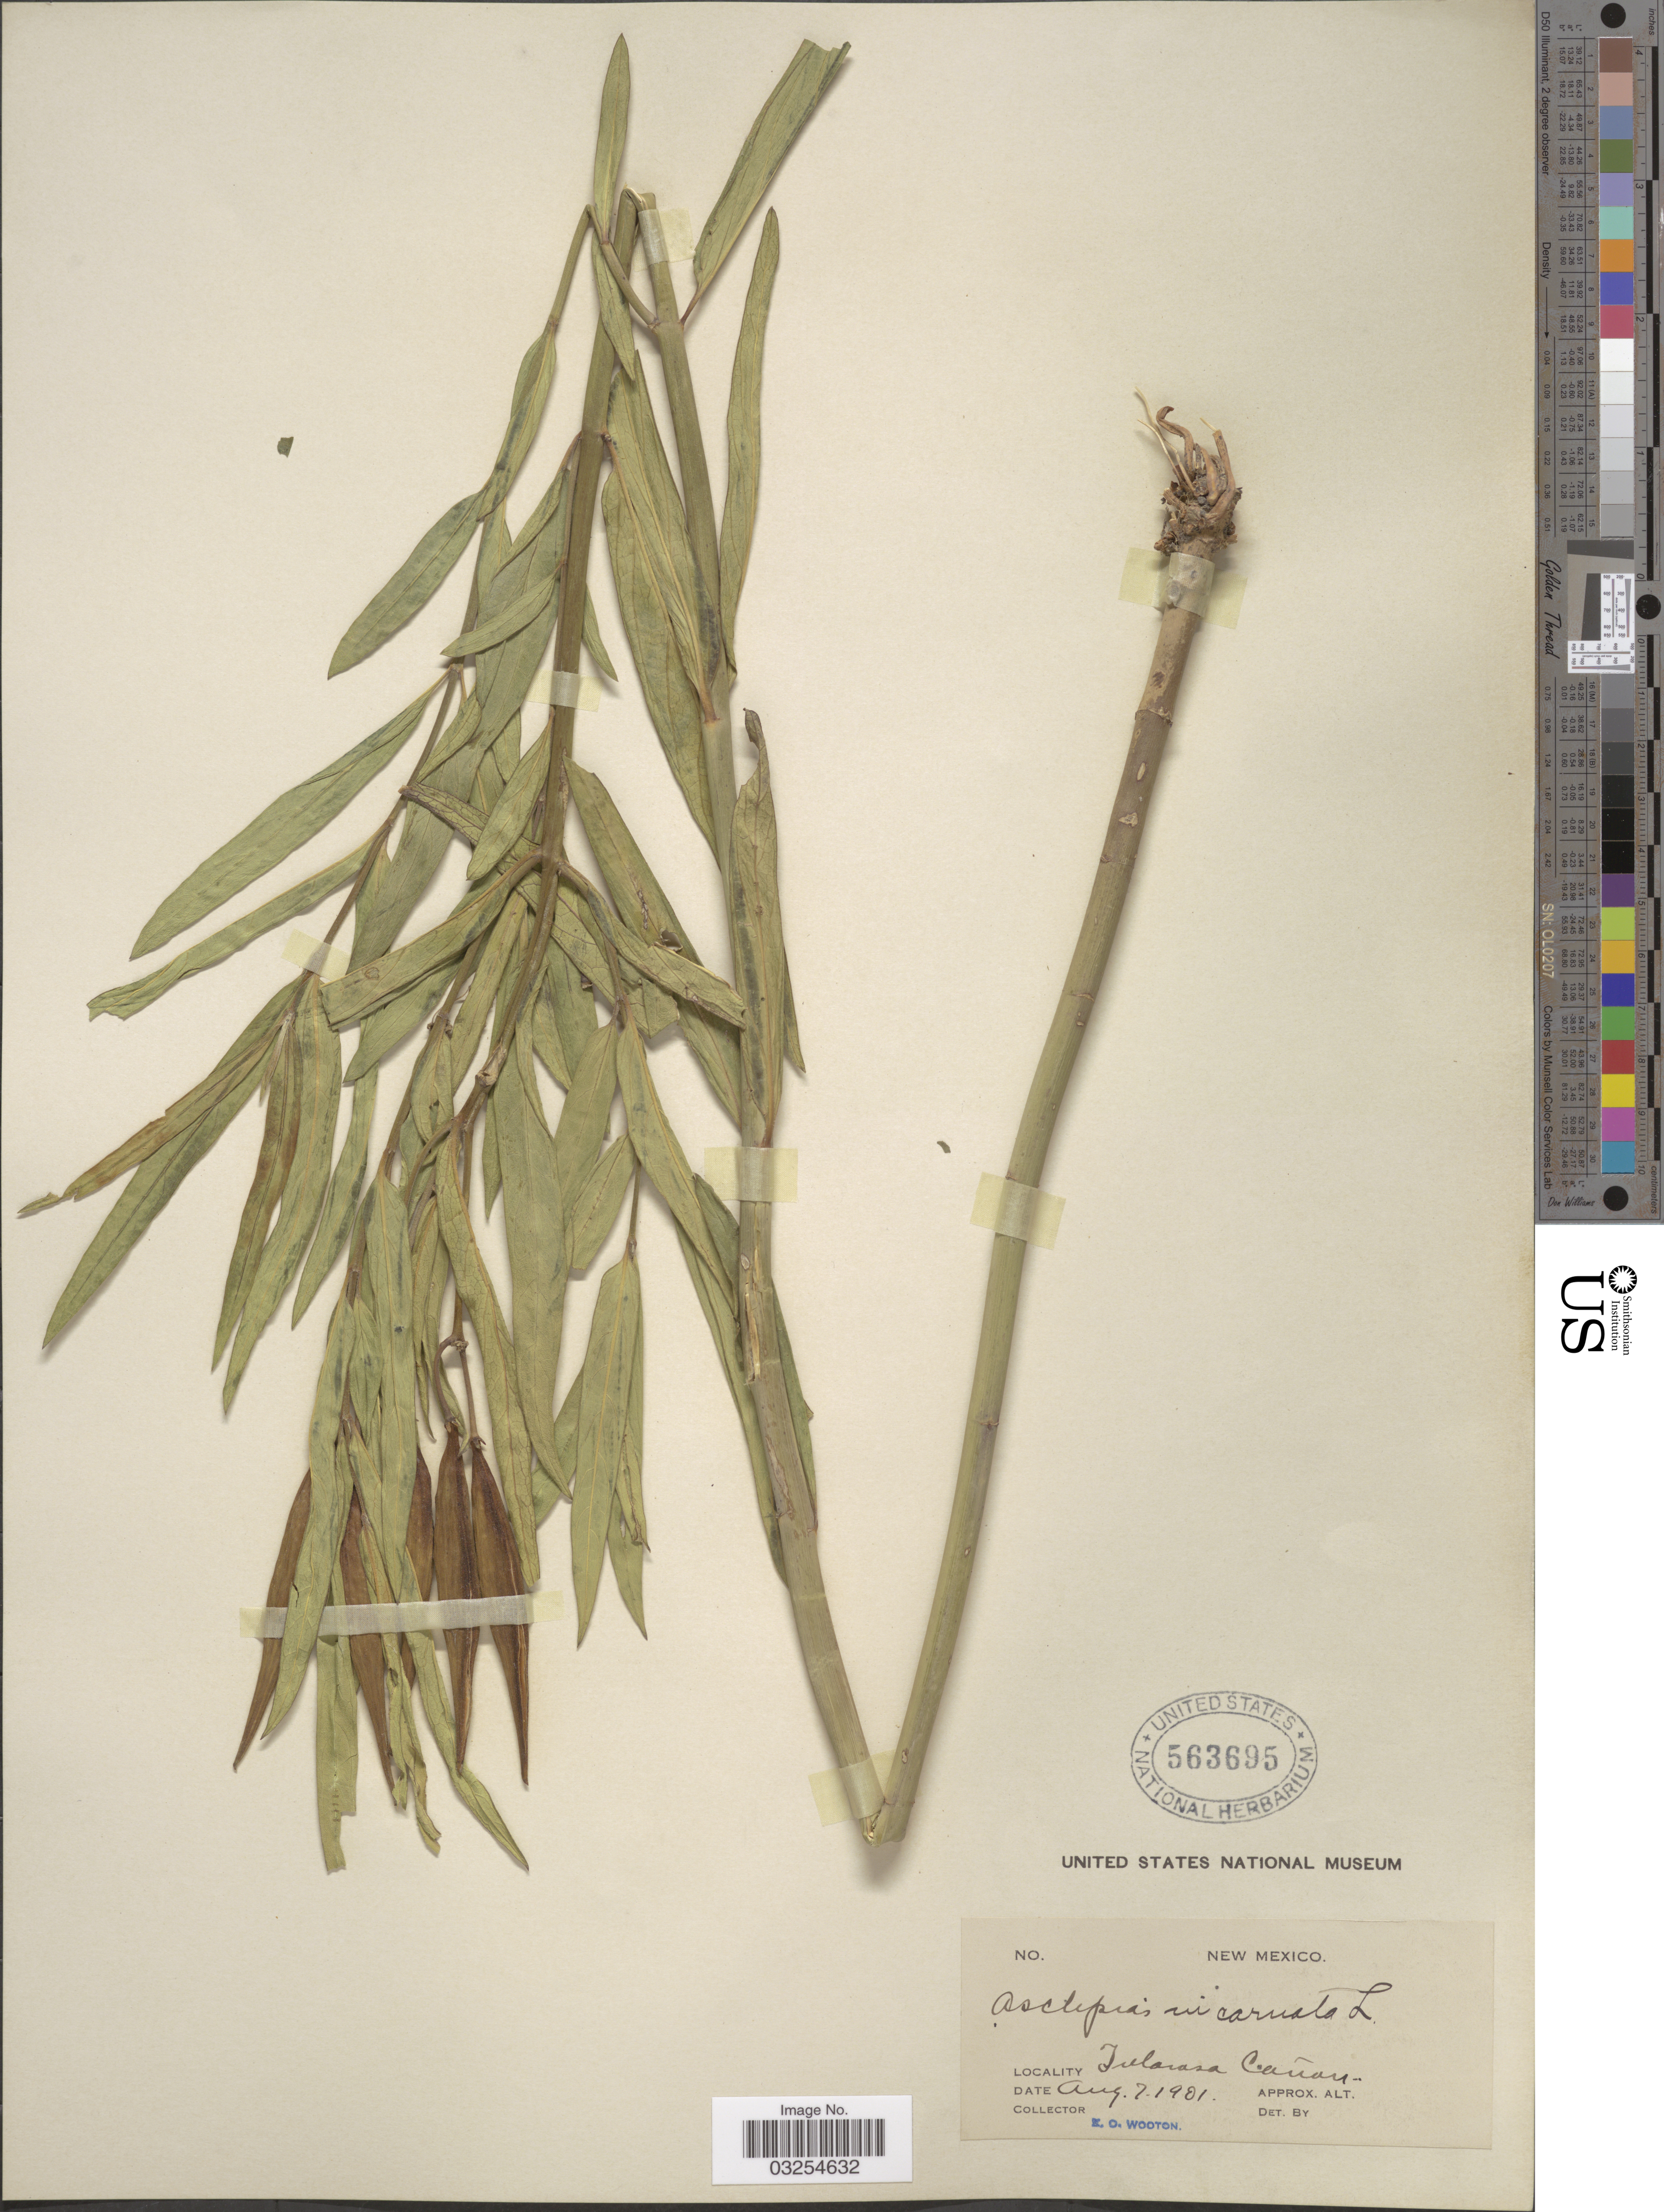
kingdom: Plantae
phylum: Tracheophyta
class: Magnoliopsida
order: Gentianales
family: Apocynaceae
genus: Asclepias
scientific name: Asclepias incarnata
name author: L.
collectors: E. O. Wooton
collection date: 1901-08-07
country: United States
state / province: New Mexico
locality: Tularosa Cañon.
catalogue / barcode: US 563695